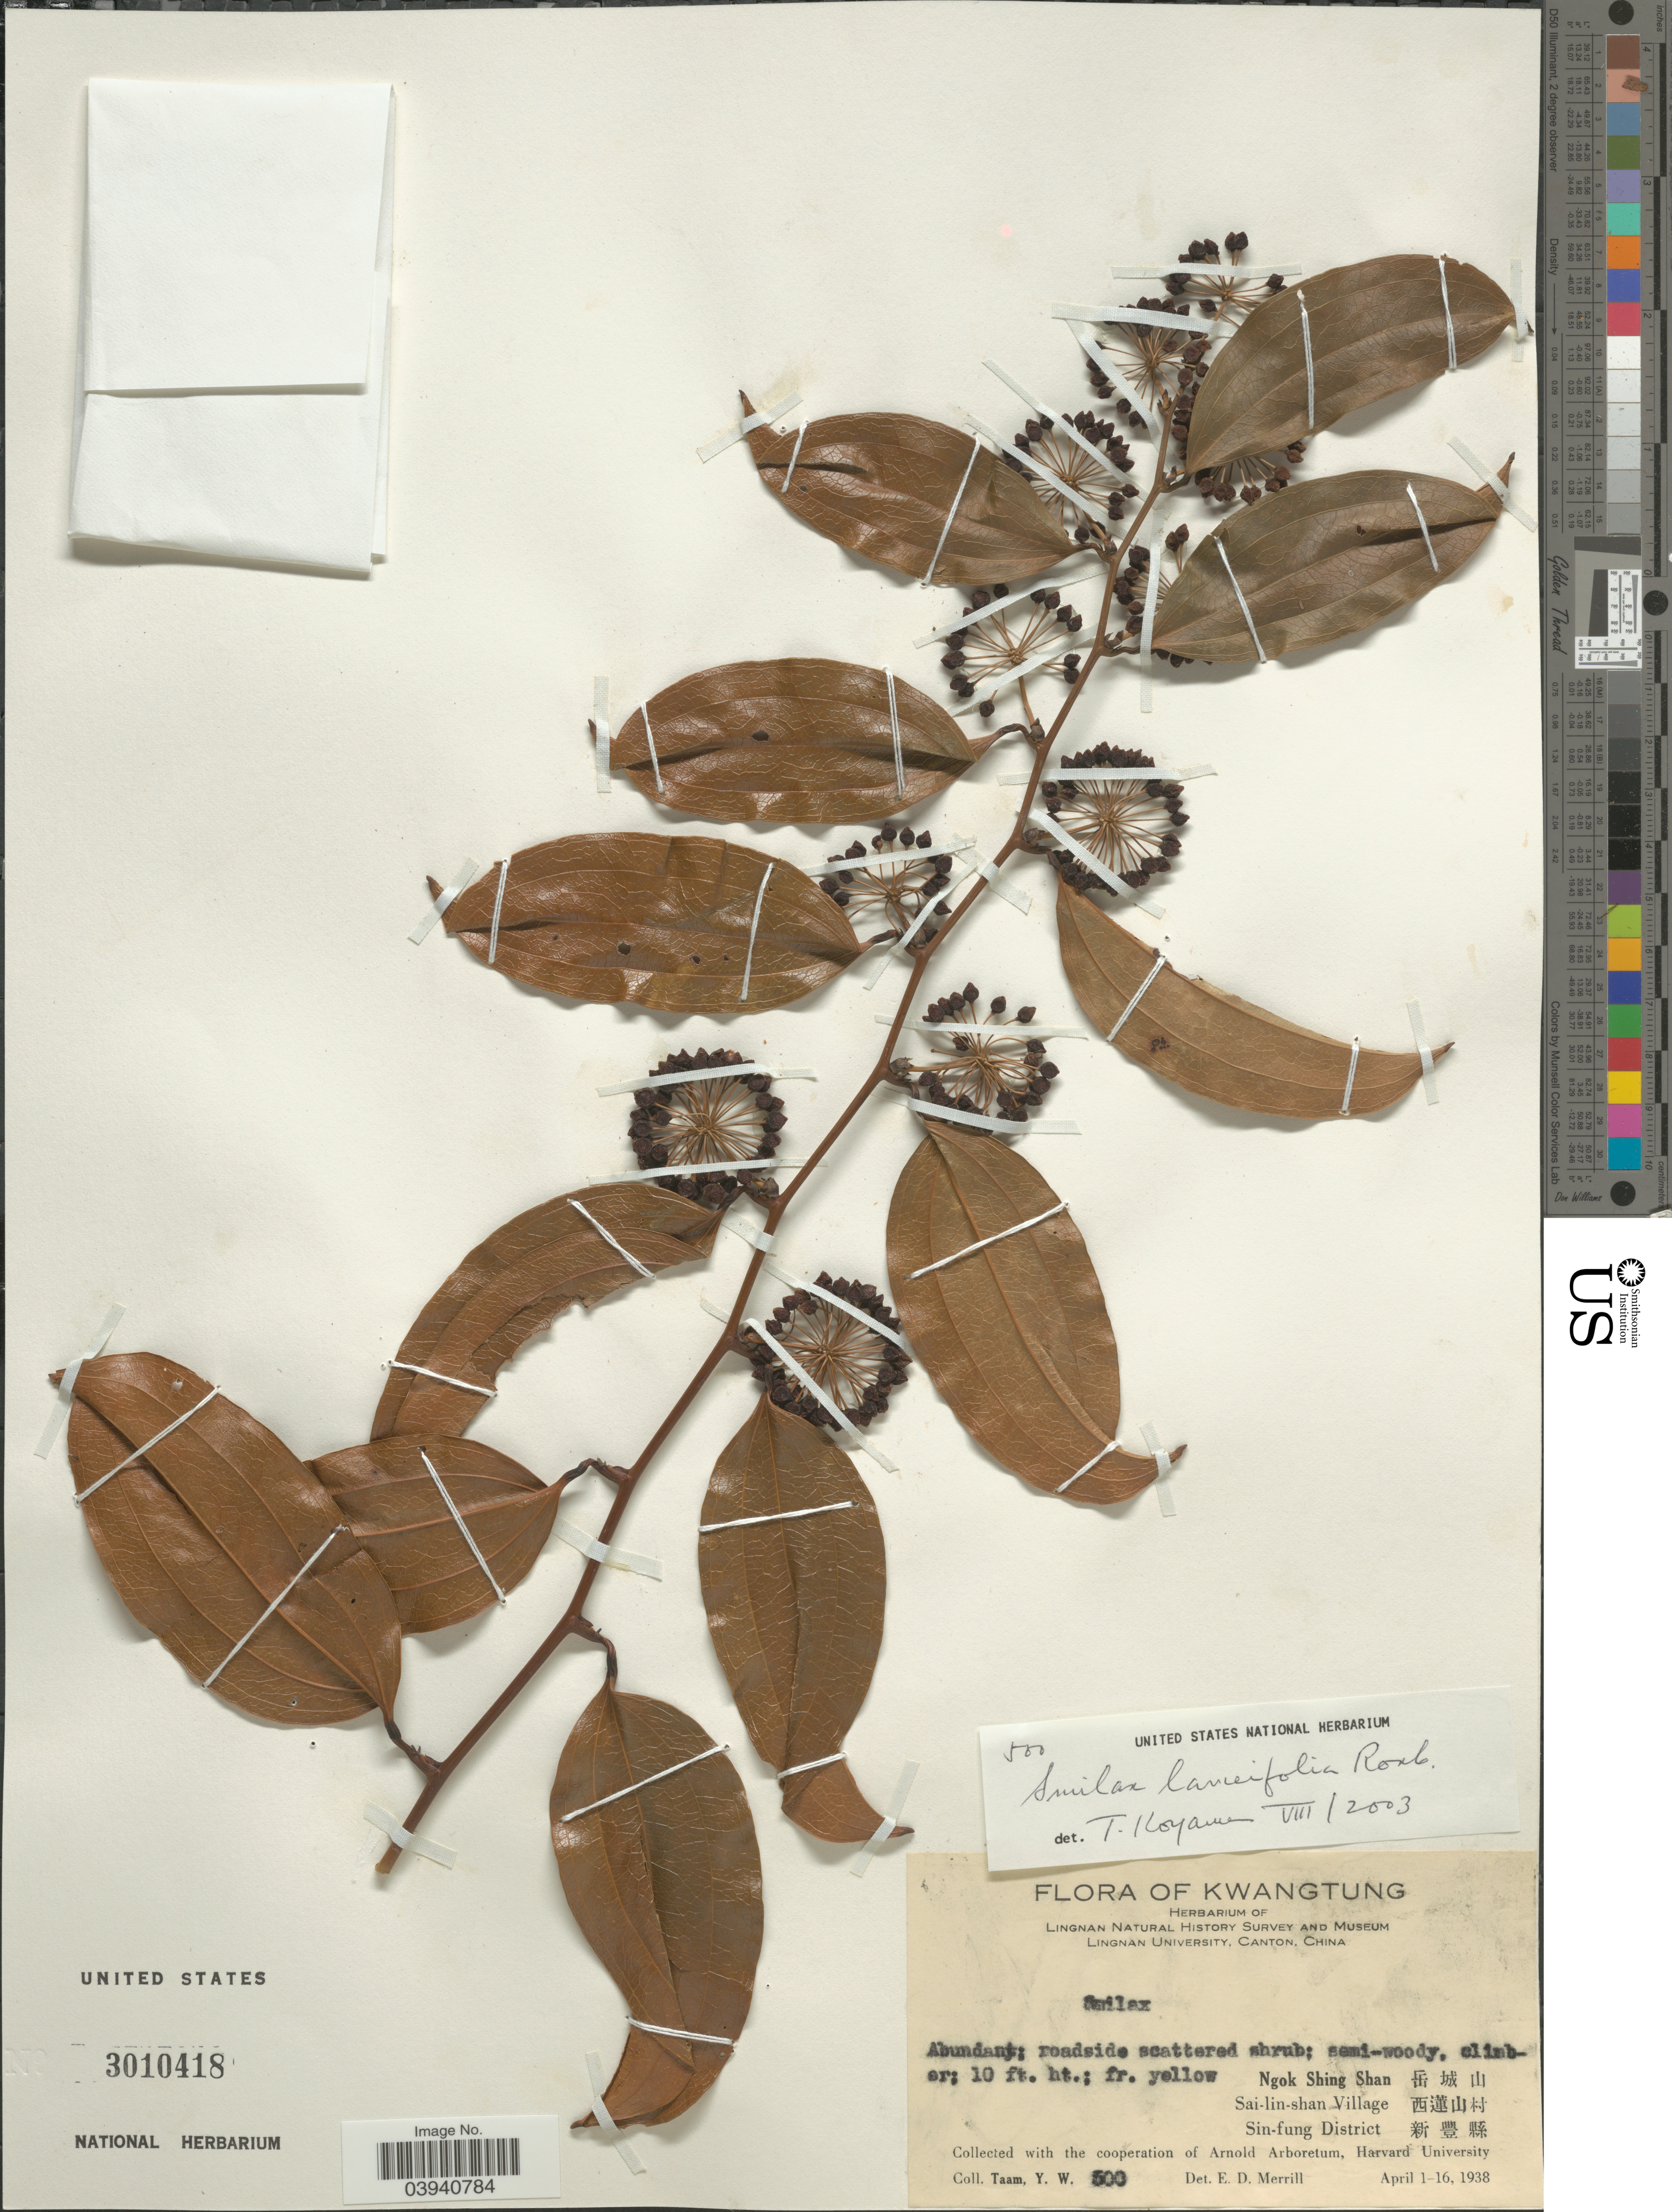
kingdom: Plantae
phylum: Tracheophyta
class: Liliopsida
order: Liliales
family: Smilacaceae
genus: Smilax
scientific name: Smilax lanceifolia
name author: Roxb.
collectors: Y. W. Taam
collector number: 500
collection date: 1938-04-01/1938-04-16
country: China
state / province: Guangdong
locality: Kwangtung. Ngok Shing Shan X. Sai-lin-shan Village X. Sin-fung District X.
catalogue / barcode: US 3010418